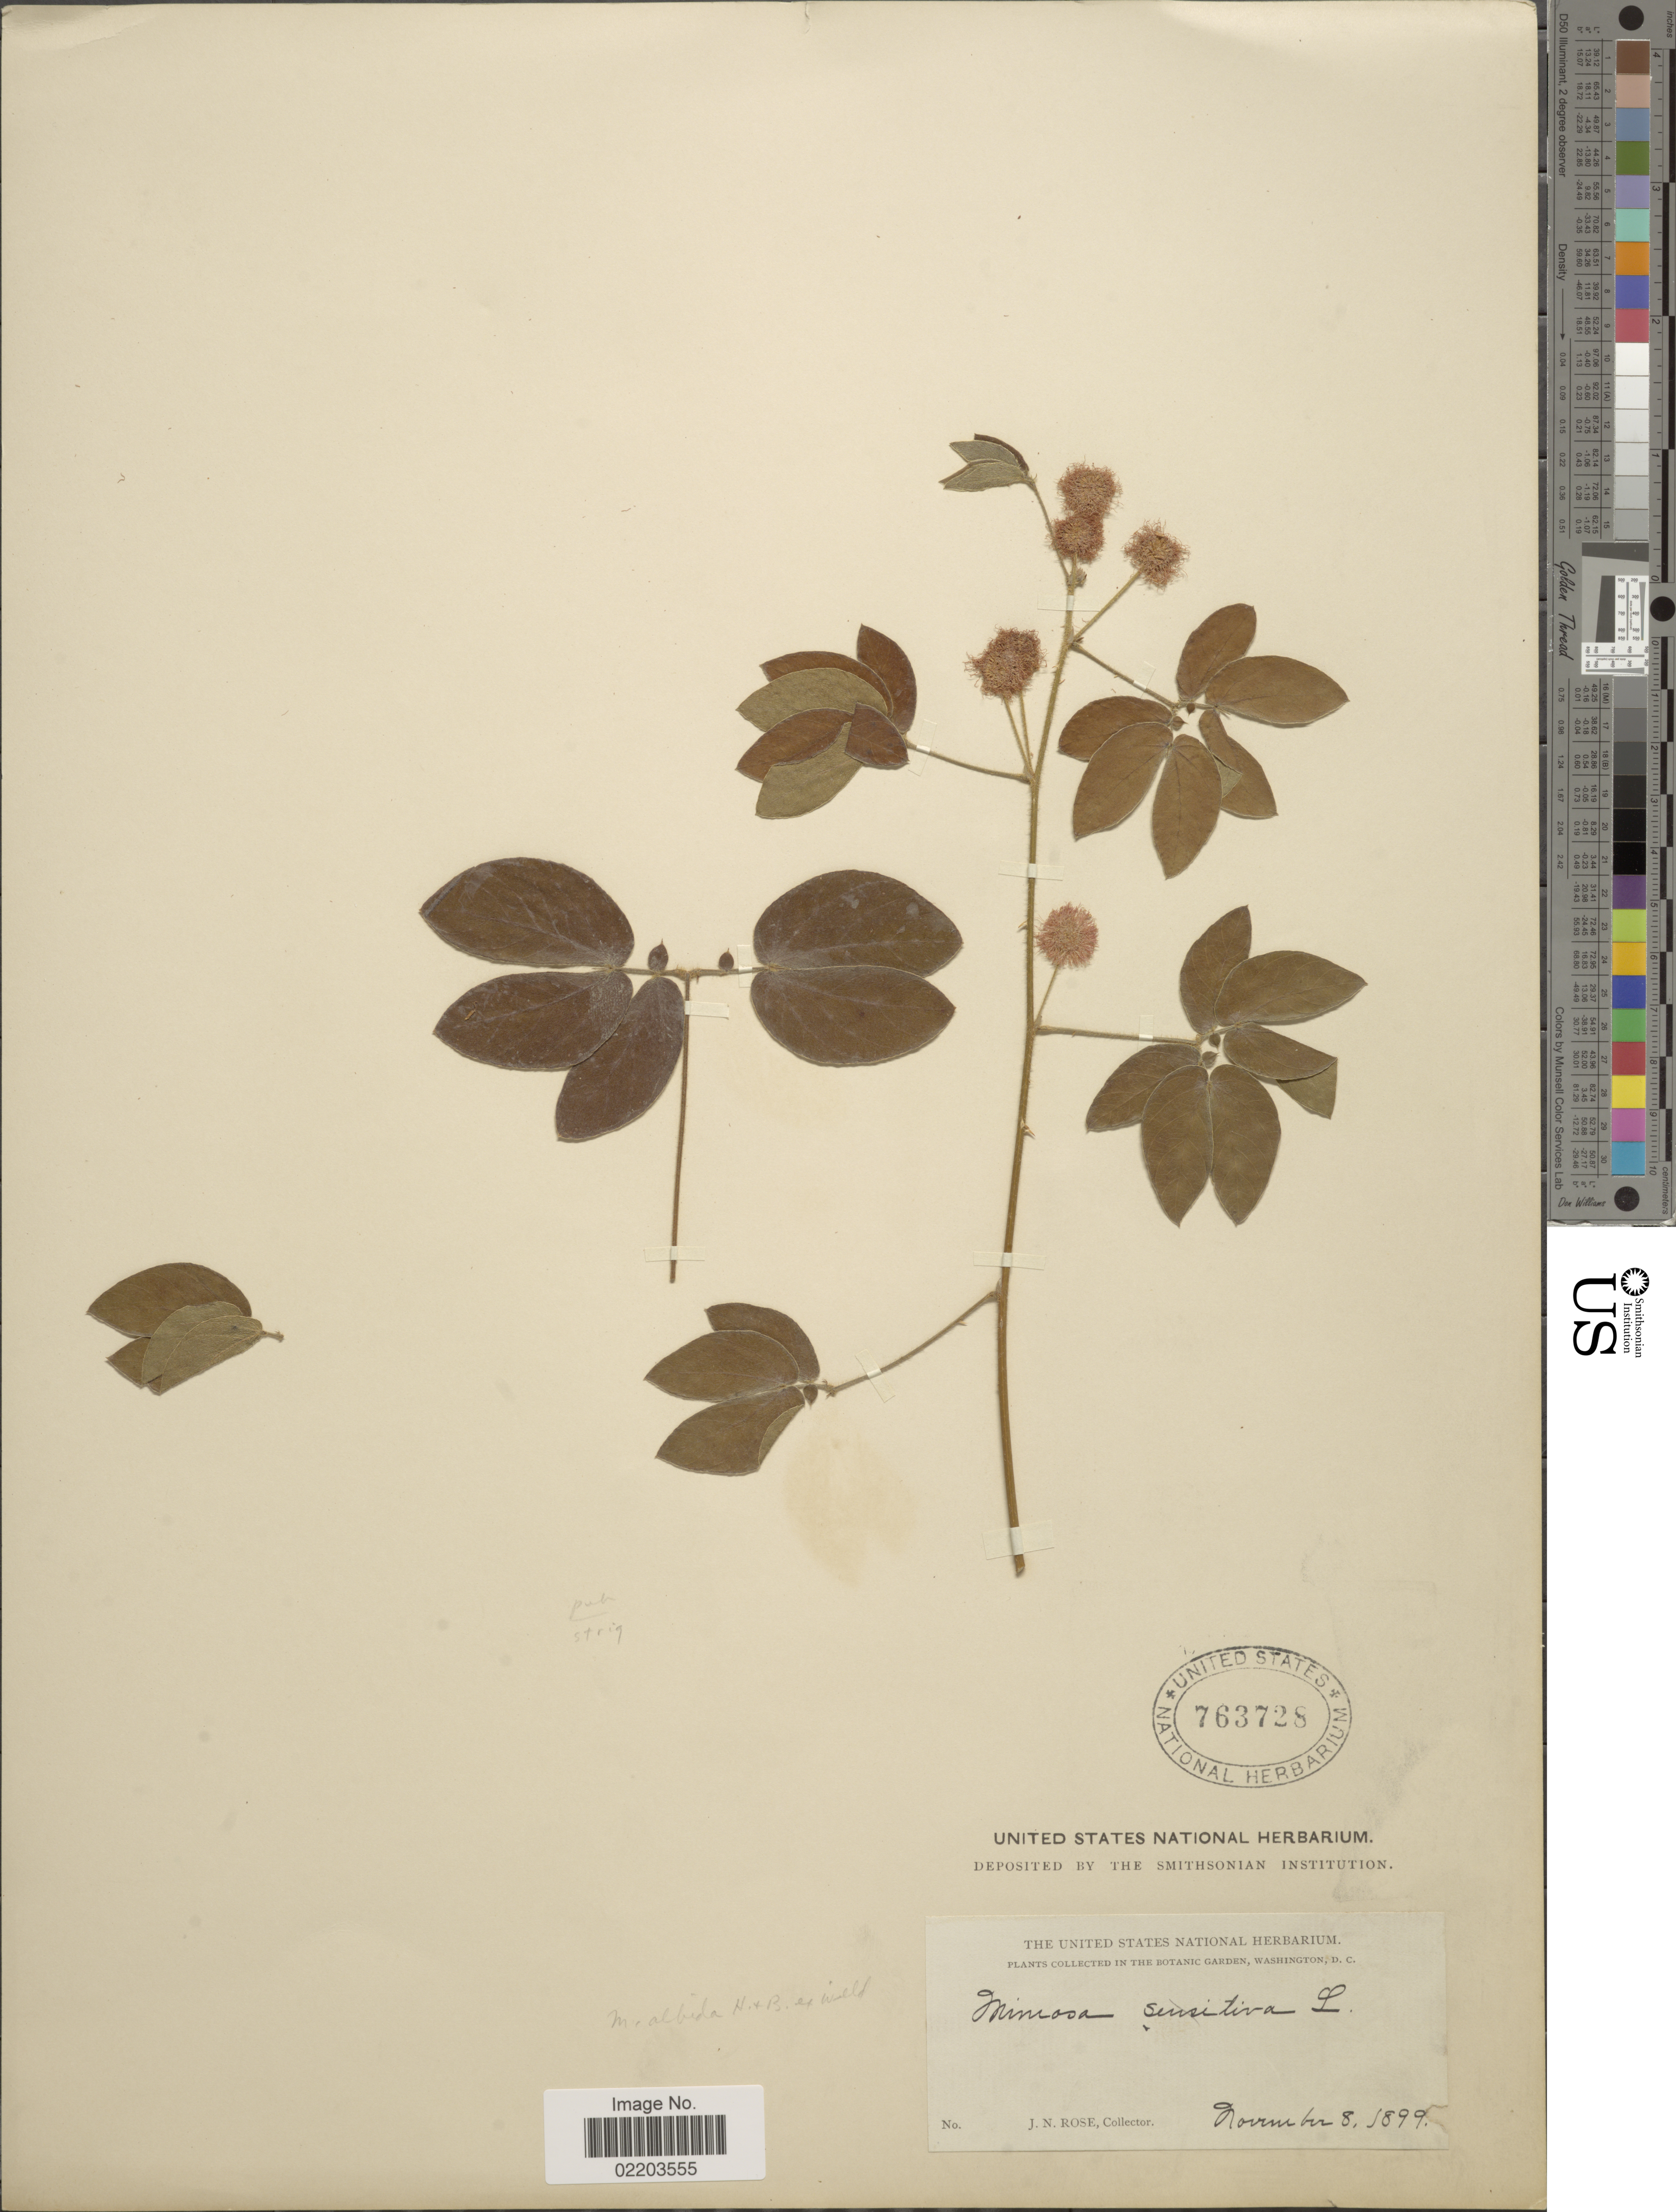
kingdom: Plantae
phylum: Tracheophyta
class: Magnoliopsida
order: Fabales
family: Fabaceae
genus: Mimosa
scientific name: Mimosa albida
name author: Humb. & Bonpl. ex Willd.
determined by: Strong, Mark T., (BOT), Smithsonian Institution - National Museum of Natural History (UNITED STATES)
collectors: J. N. Rose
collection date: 1899-11-08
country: United States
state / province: District of Columbia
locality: In the Botanic Garden, Washington, D.C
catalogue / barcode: US 763728